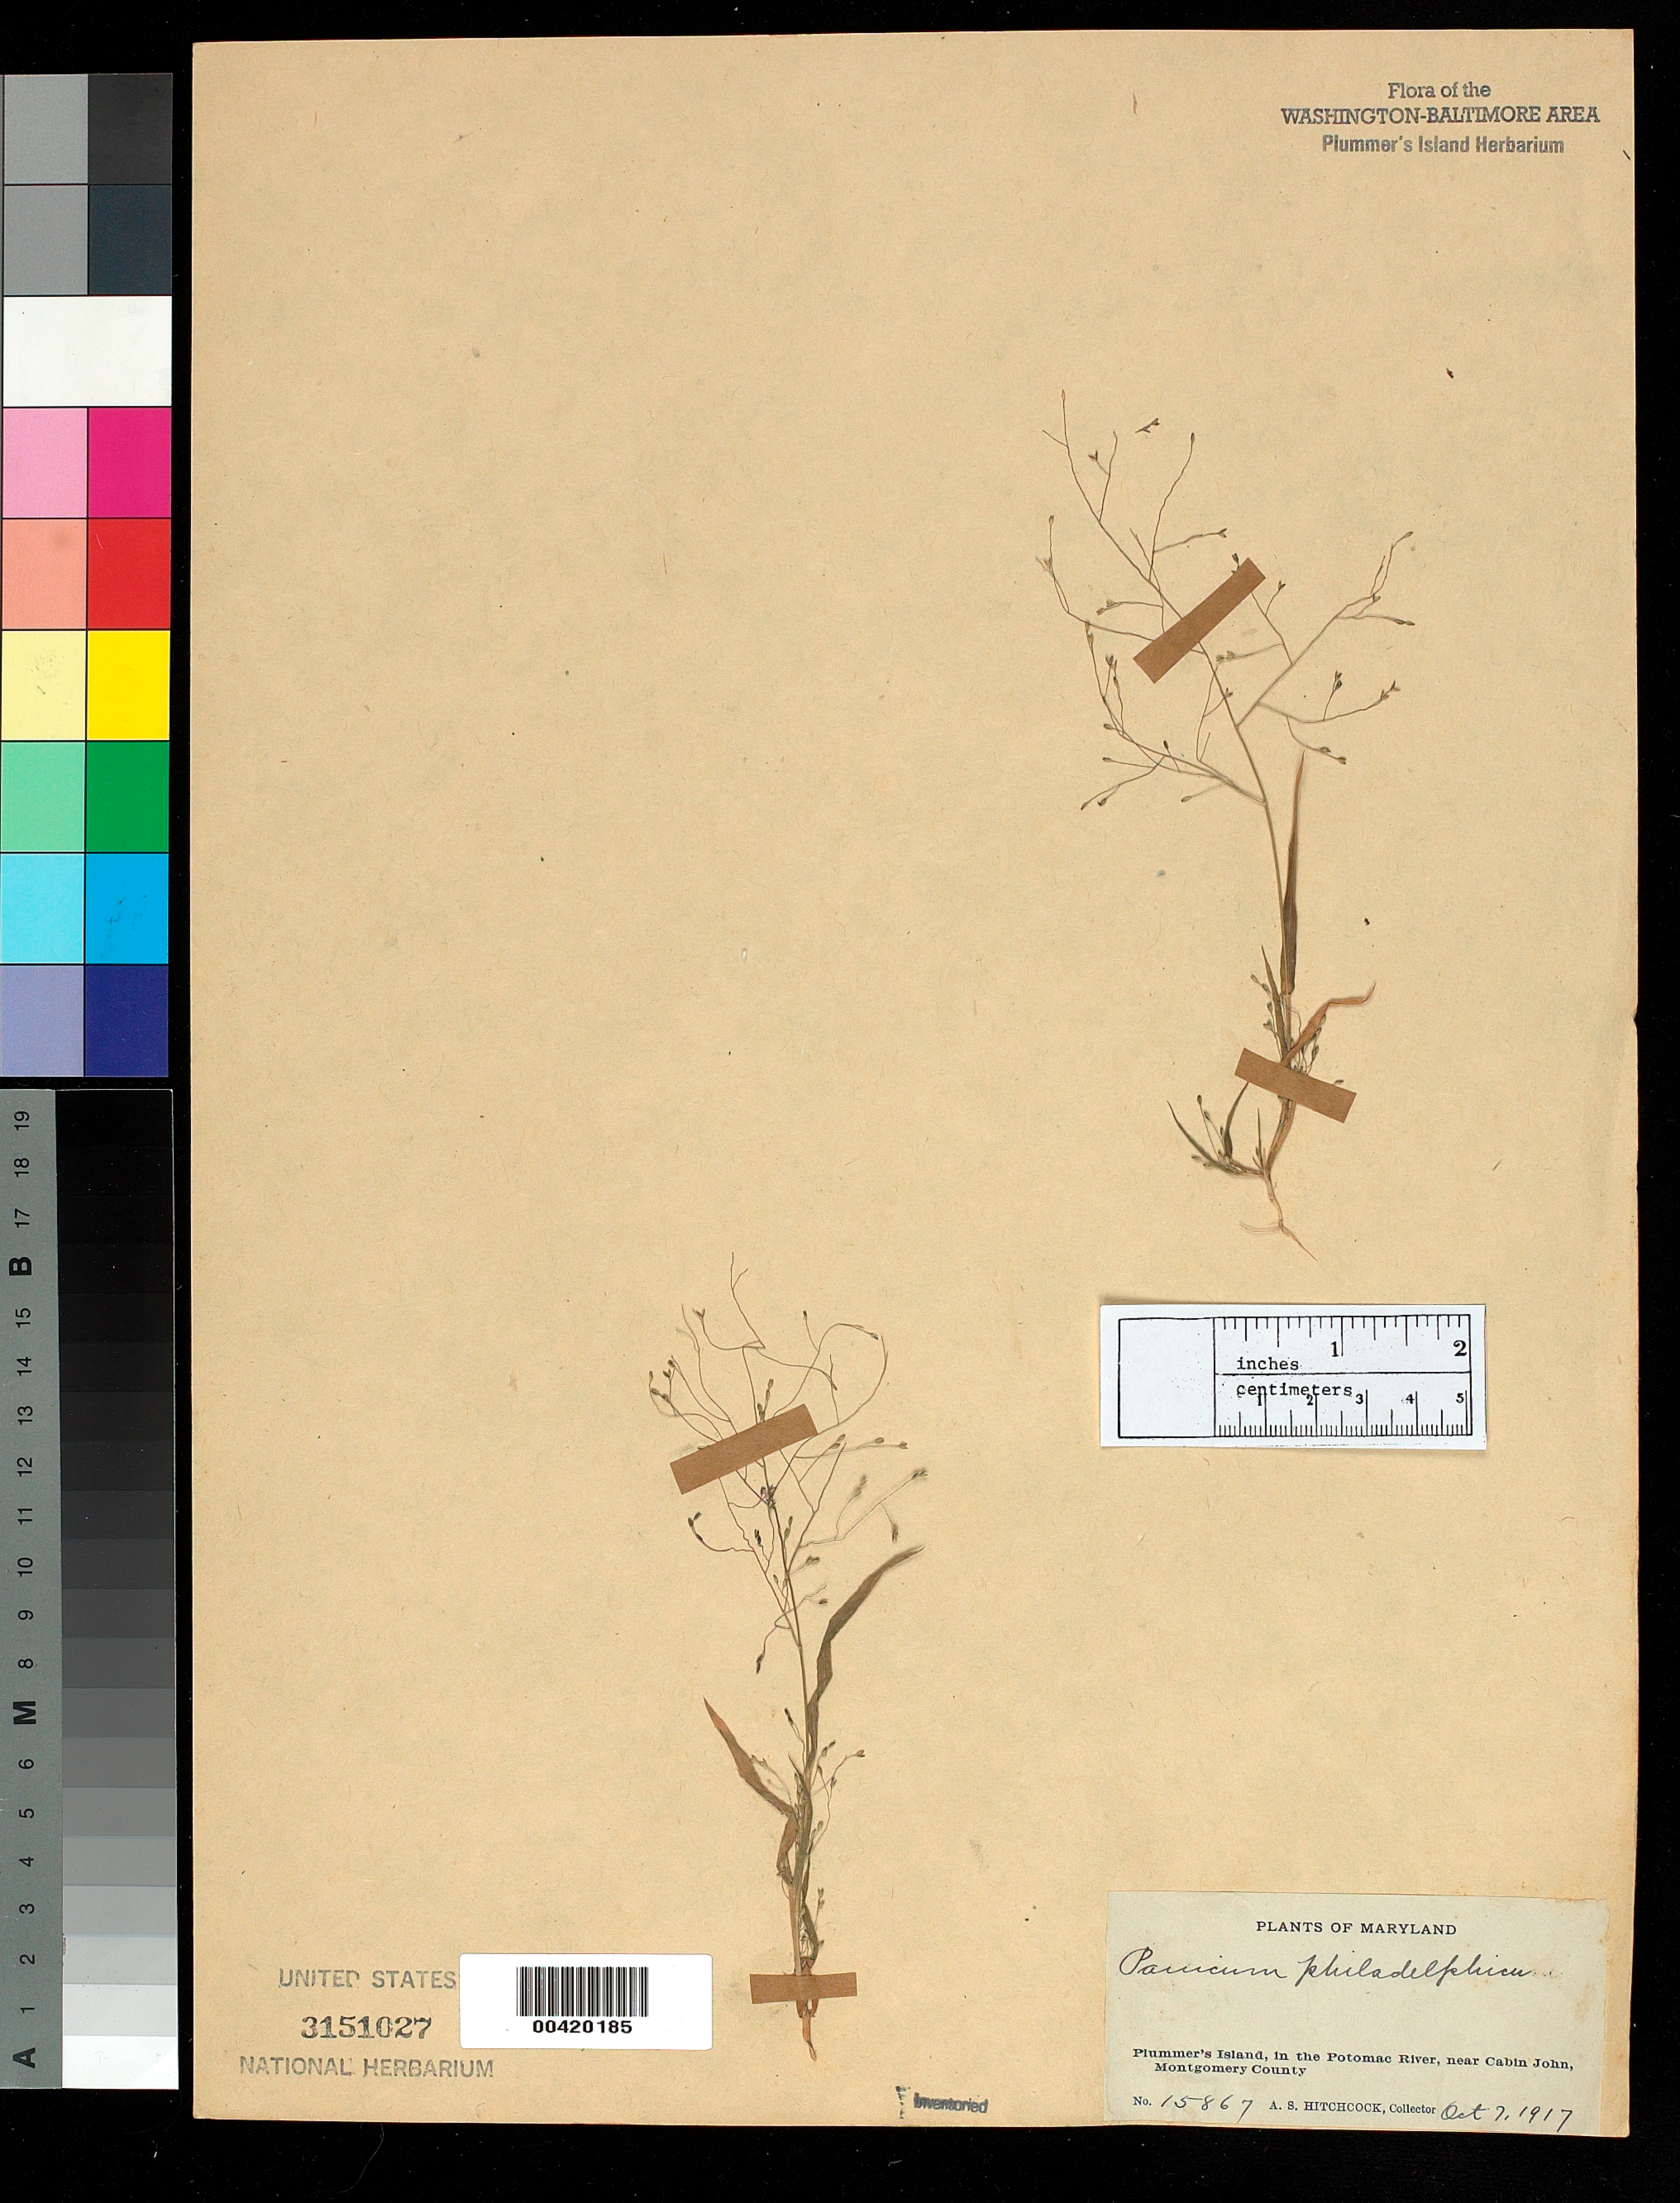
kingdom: Plantae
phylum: Tracheophyta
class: Liliopsida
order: Poales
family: Poaceae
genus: Panicum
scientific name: Panicum philadelphicum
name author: Bernh. ex Trin.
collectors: A. S. Hitchcock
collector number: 15867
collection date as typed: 07 Oct 1917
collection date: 1917-10-07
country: United States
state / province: Maryland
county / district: Montgomery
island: Plummers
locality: Plummer's Island C. & O. Canal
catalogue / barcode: US 3151027